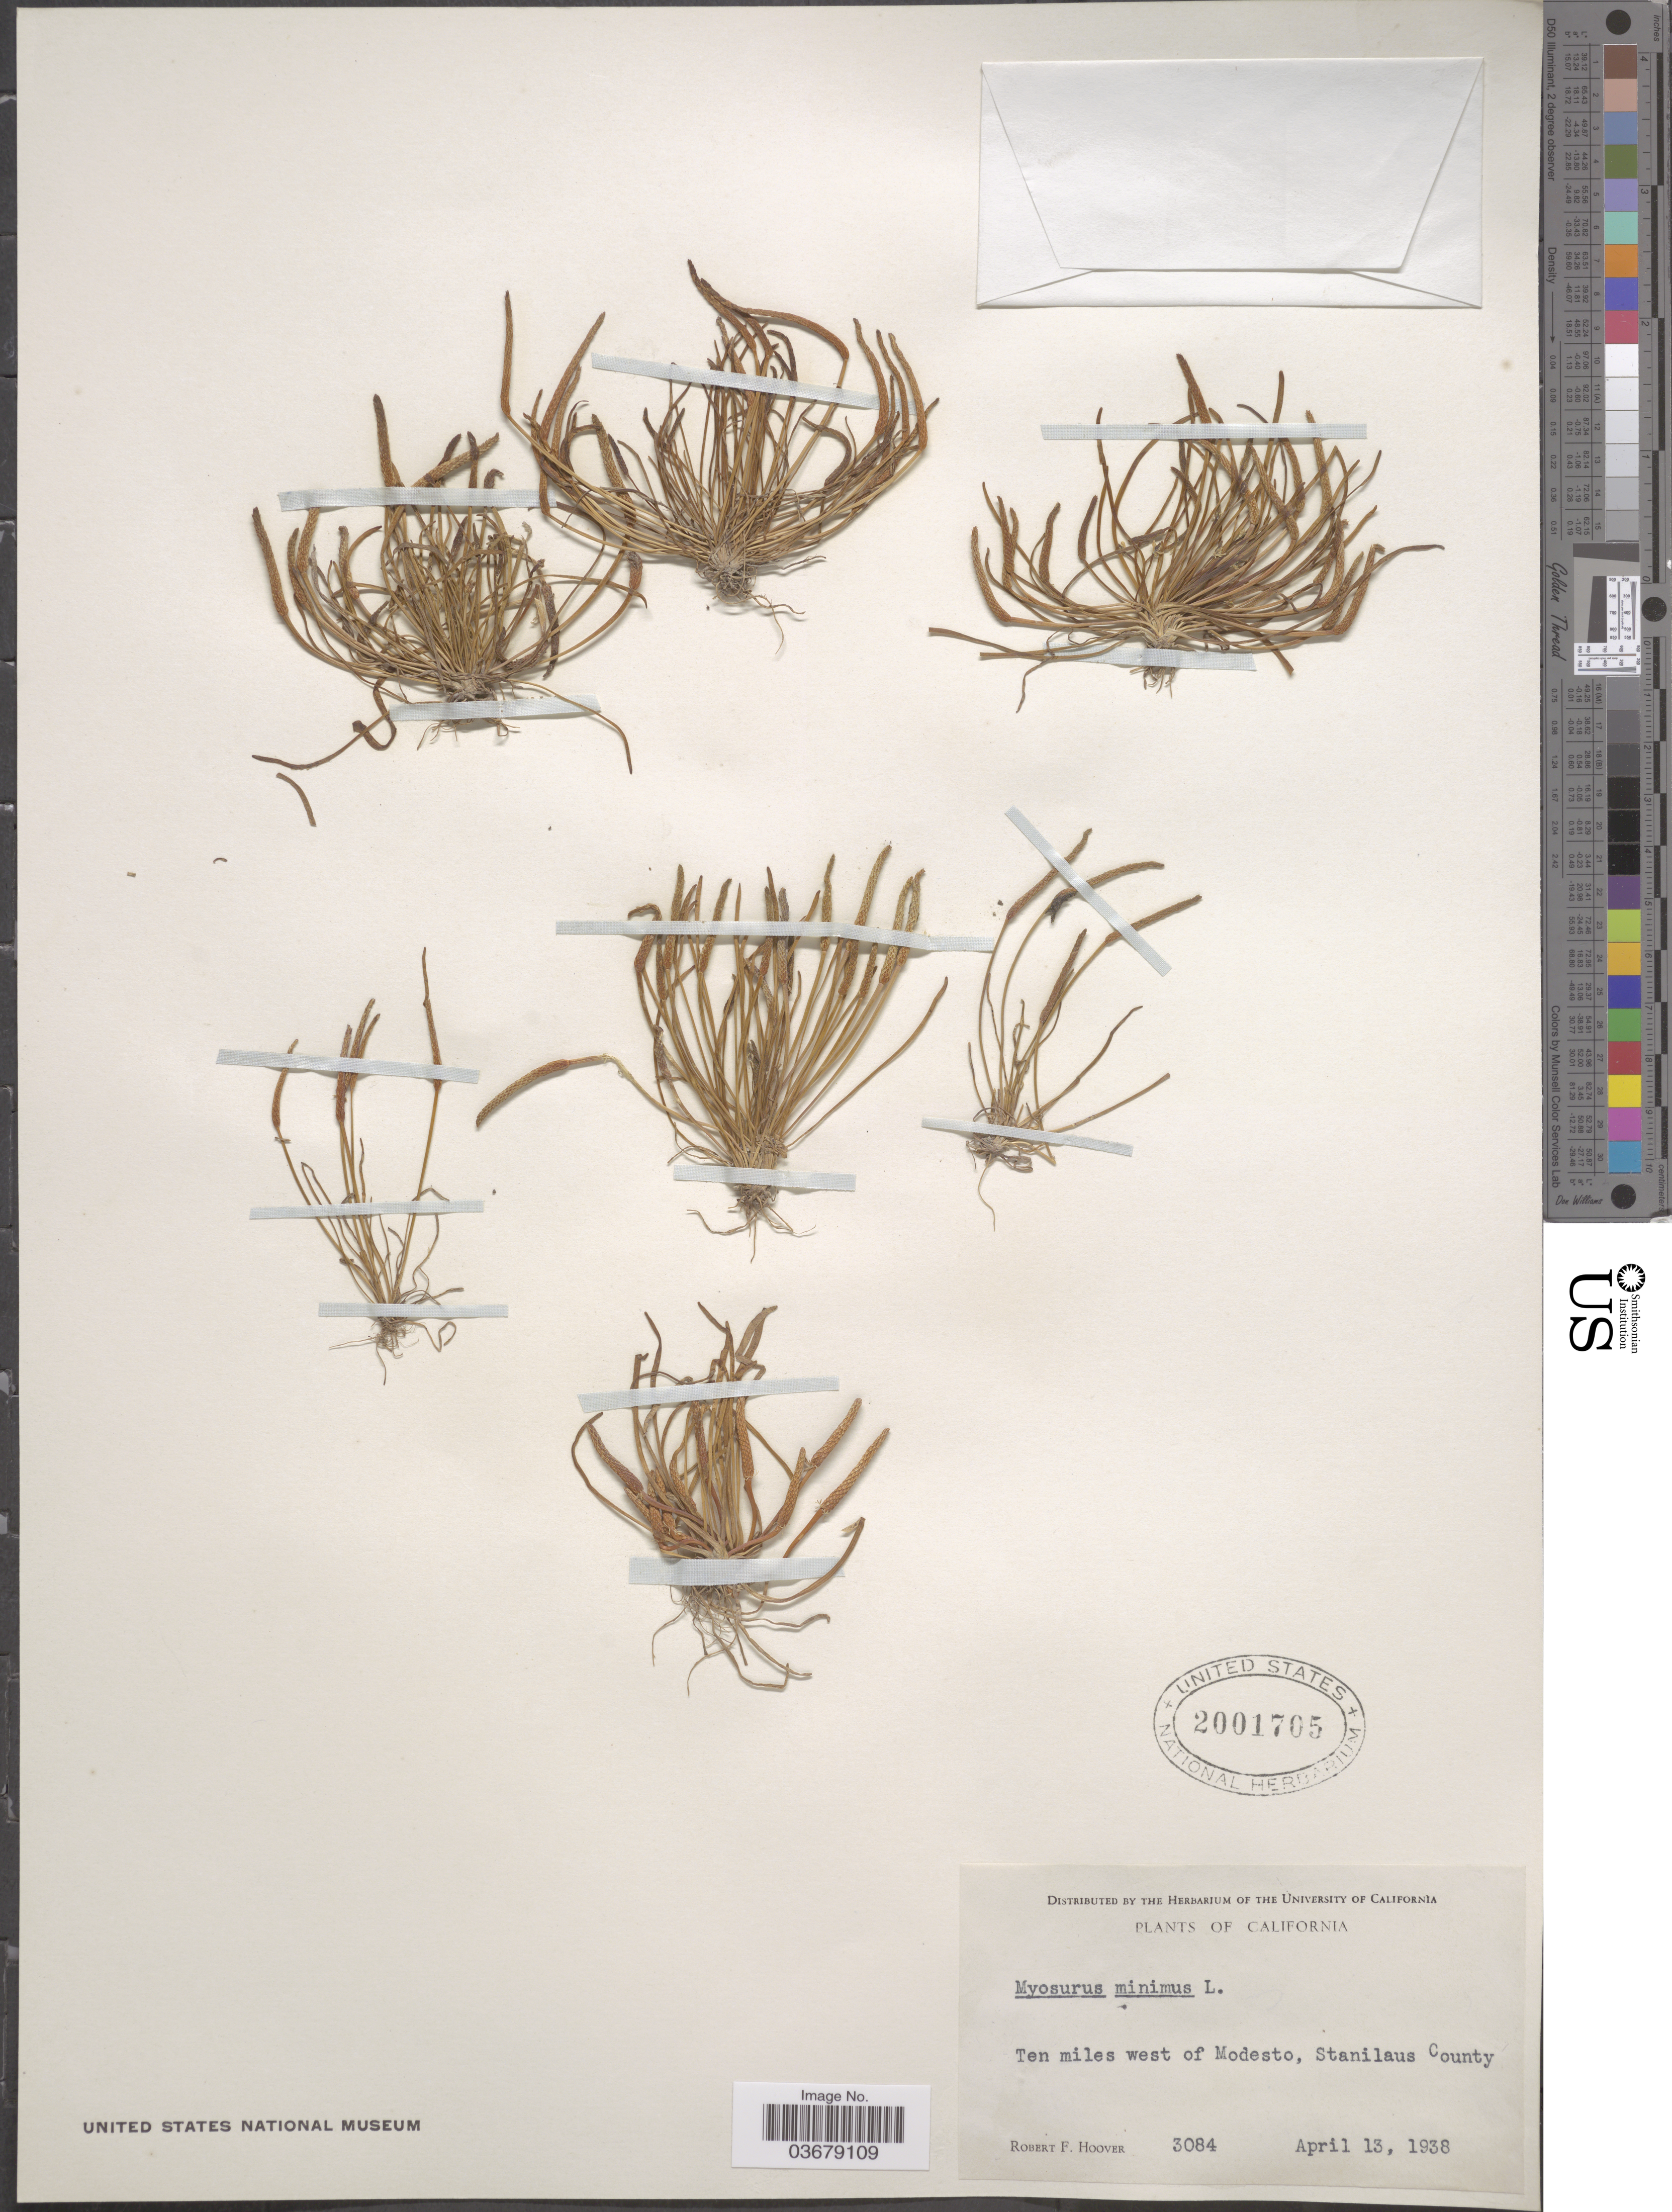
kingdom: Plantae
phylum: Tracheophyta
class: Magnoliopsida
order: Ranunculales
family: Ranunculaceae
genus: Myosurus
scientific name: Myosurus minimus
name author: L.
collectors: R. F. Hoover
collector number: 3084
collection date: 1938-04-13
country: United States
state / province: California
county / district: Stanislaus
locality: Ten miles west of Modesto, Stanilaus County.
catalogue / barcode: US 2001705